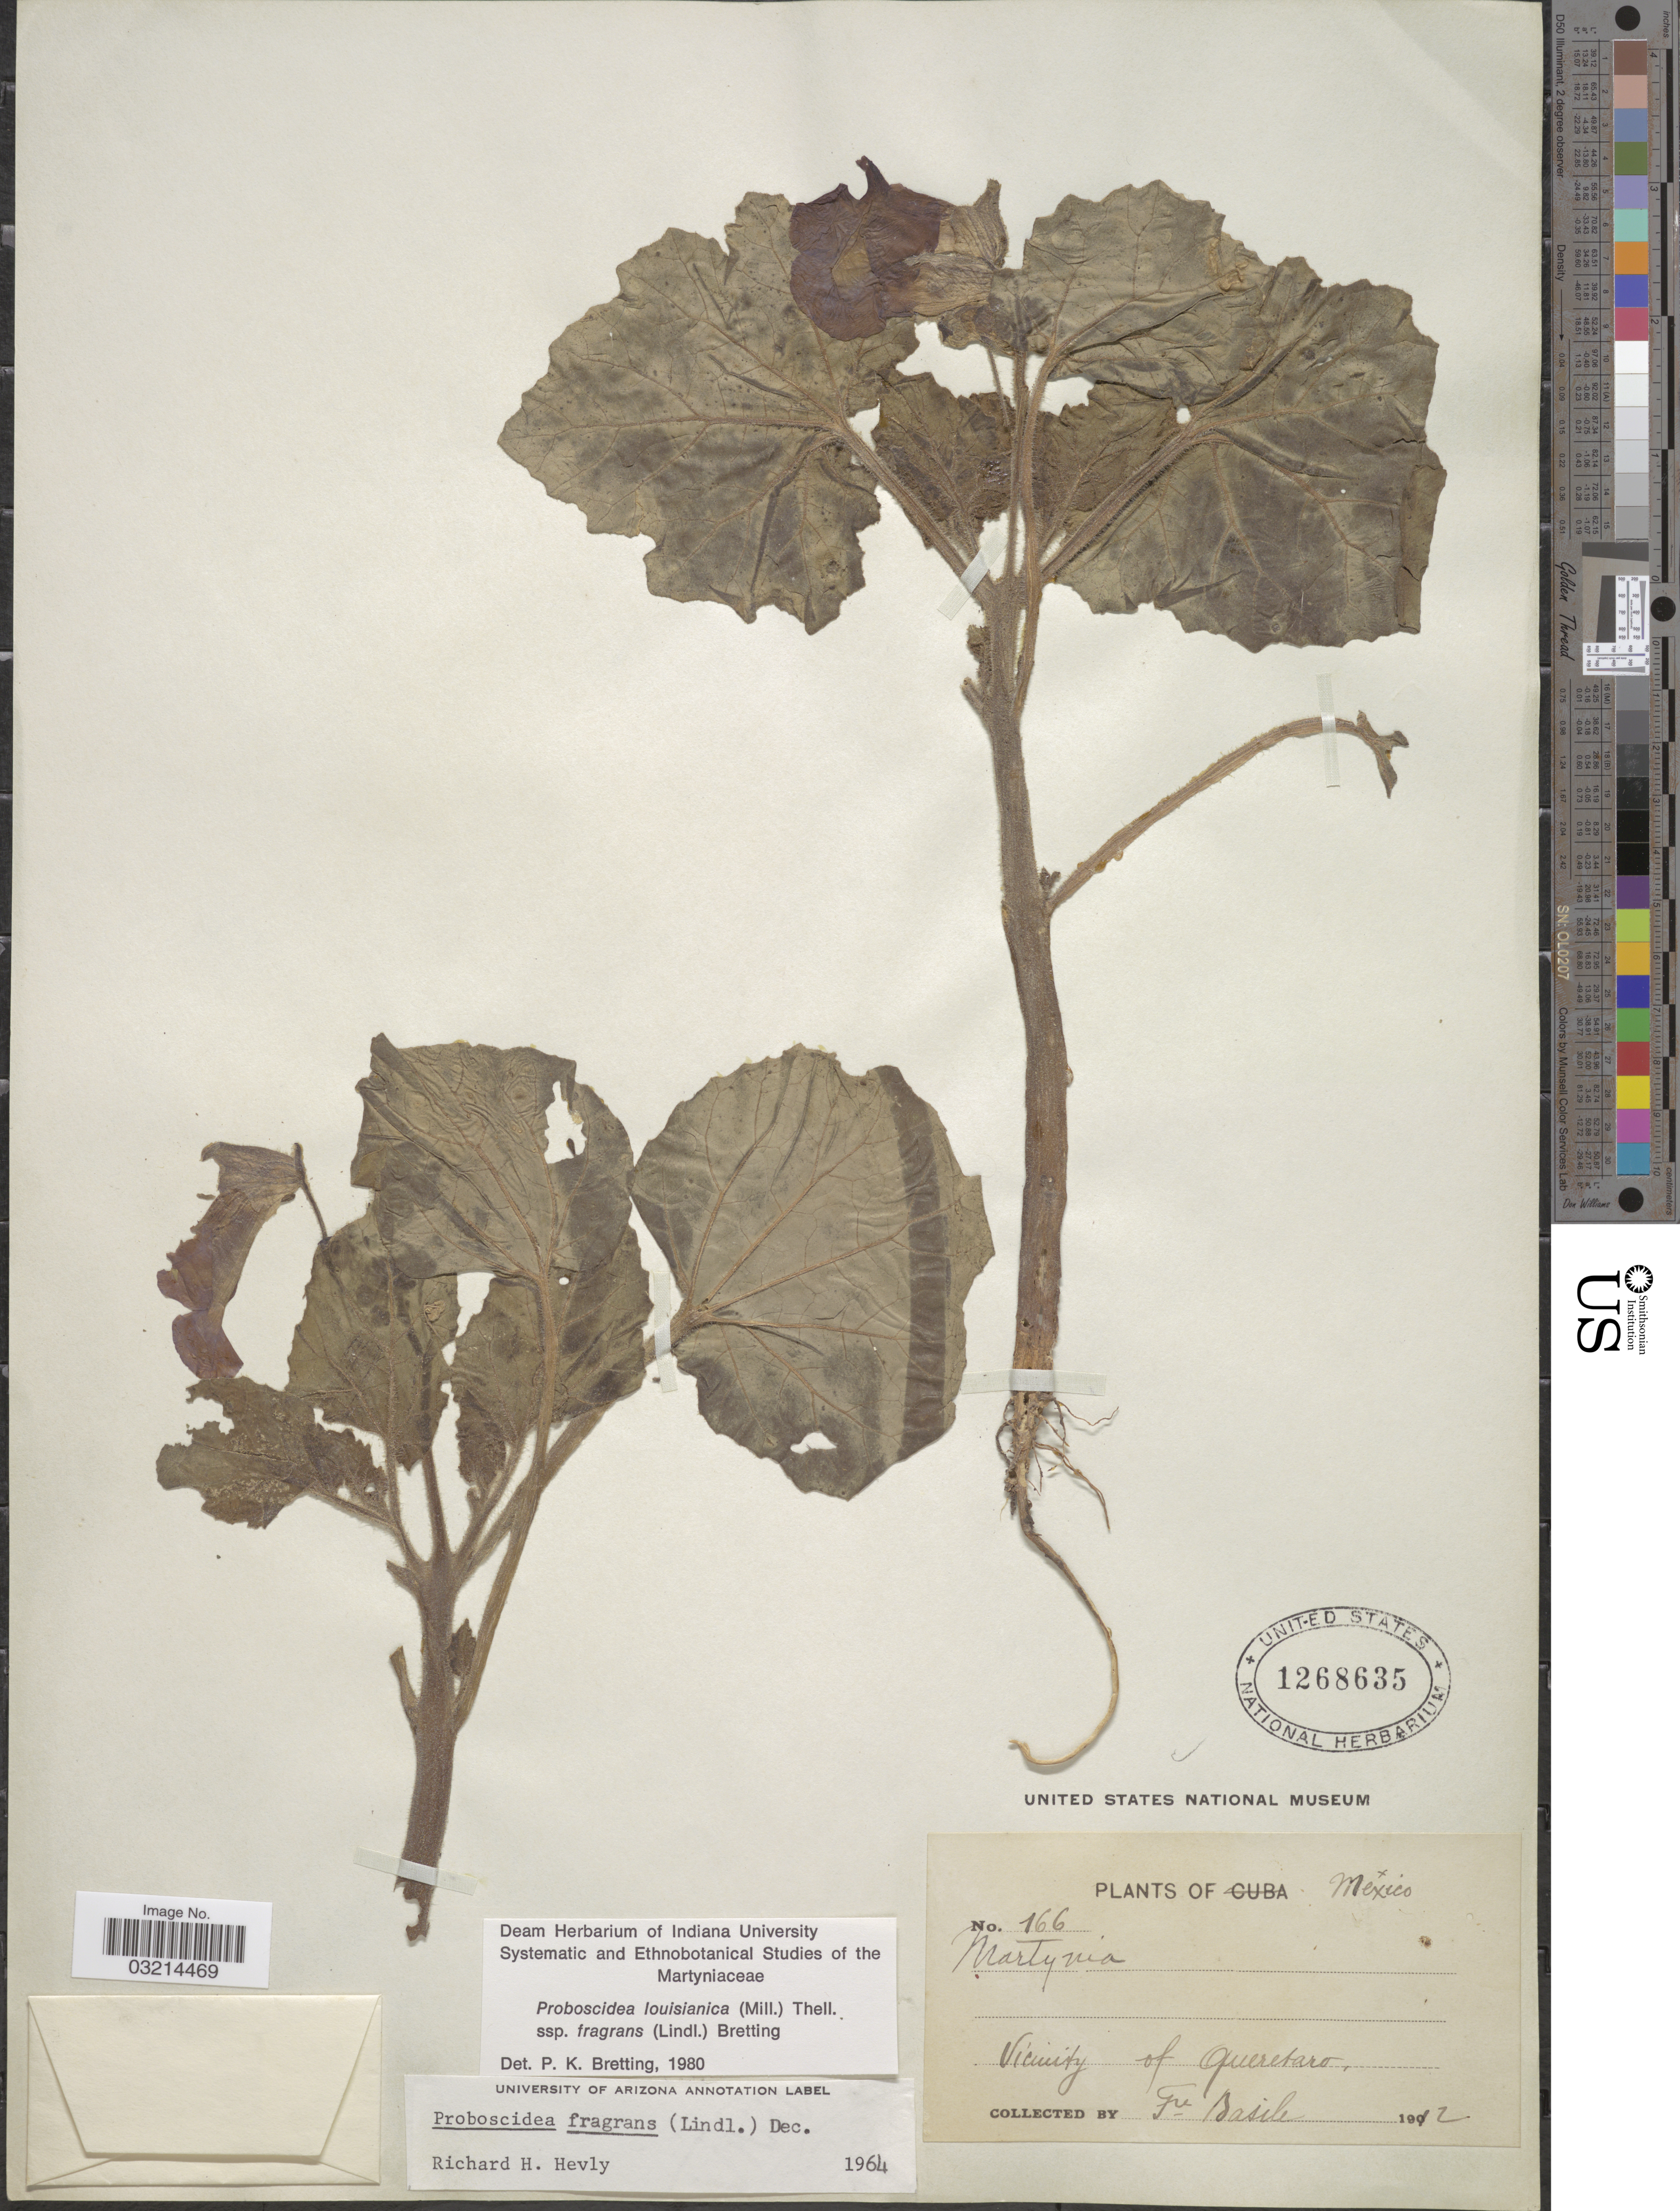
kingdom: Plantae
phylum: Tracheophyta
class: Magnoliopsida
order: Lamiales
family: Martyniaceae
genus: Proboscidea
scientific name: Proboscidea louisianica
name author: Thell.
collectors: F. Basile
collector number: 166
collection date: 1912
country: Mexico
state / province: Querétaro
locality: Vicinity of Queretaro.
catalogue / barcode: US 1268635